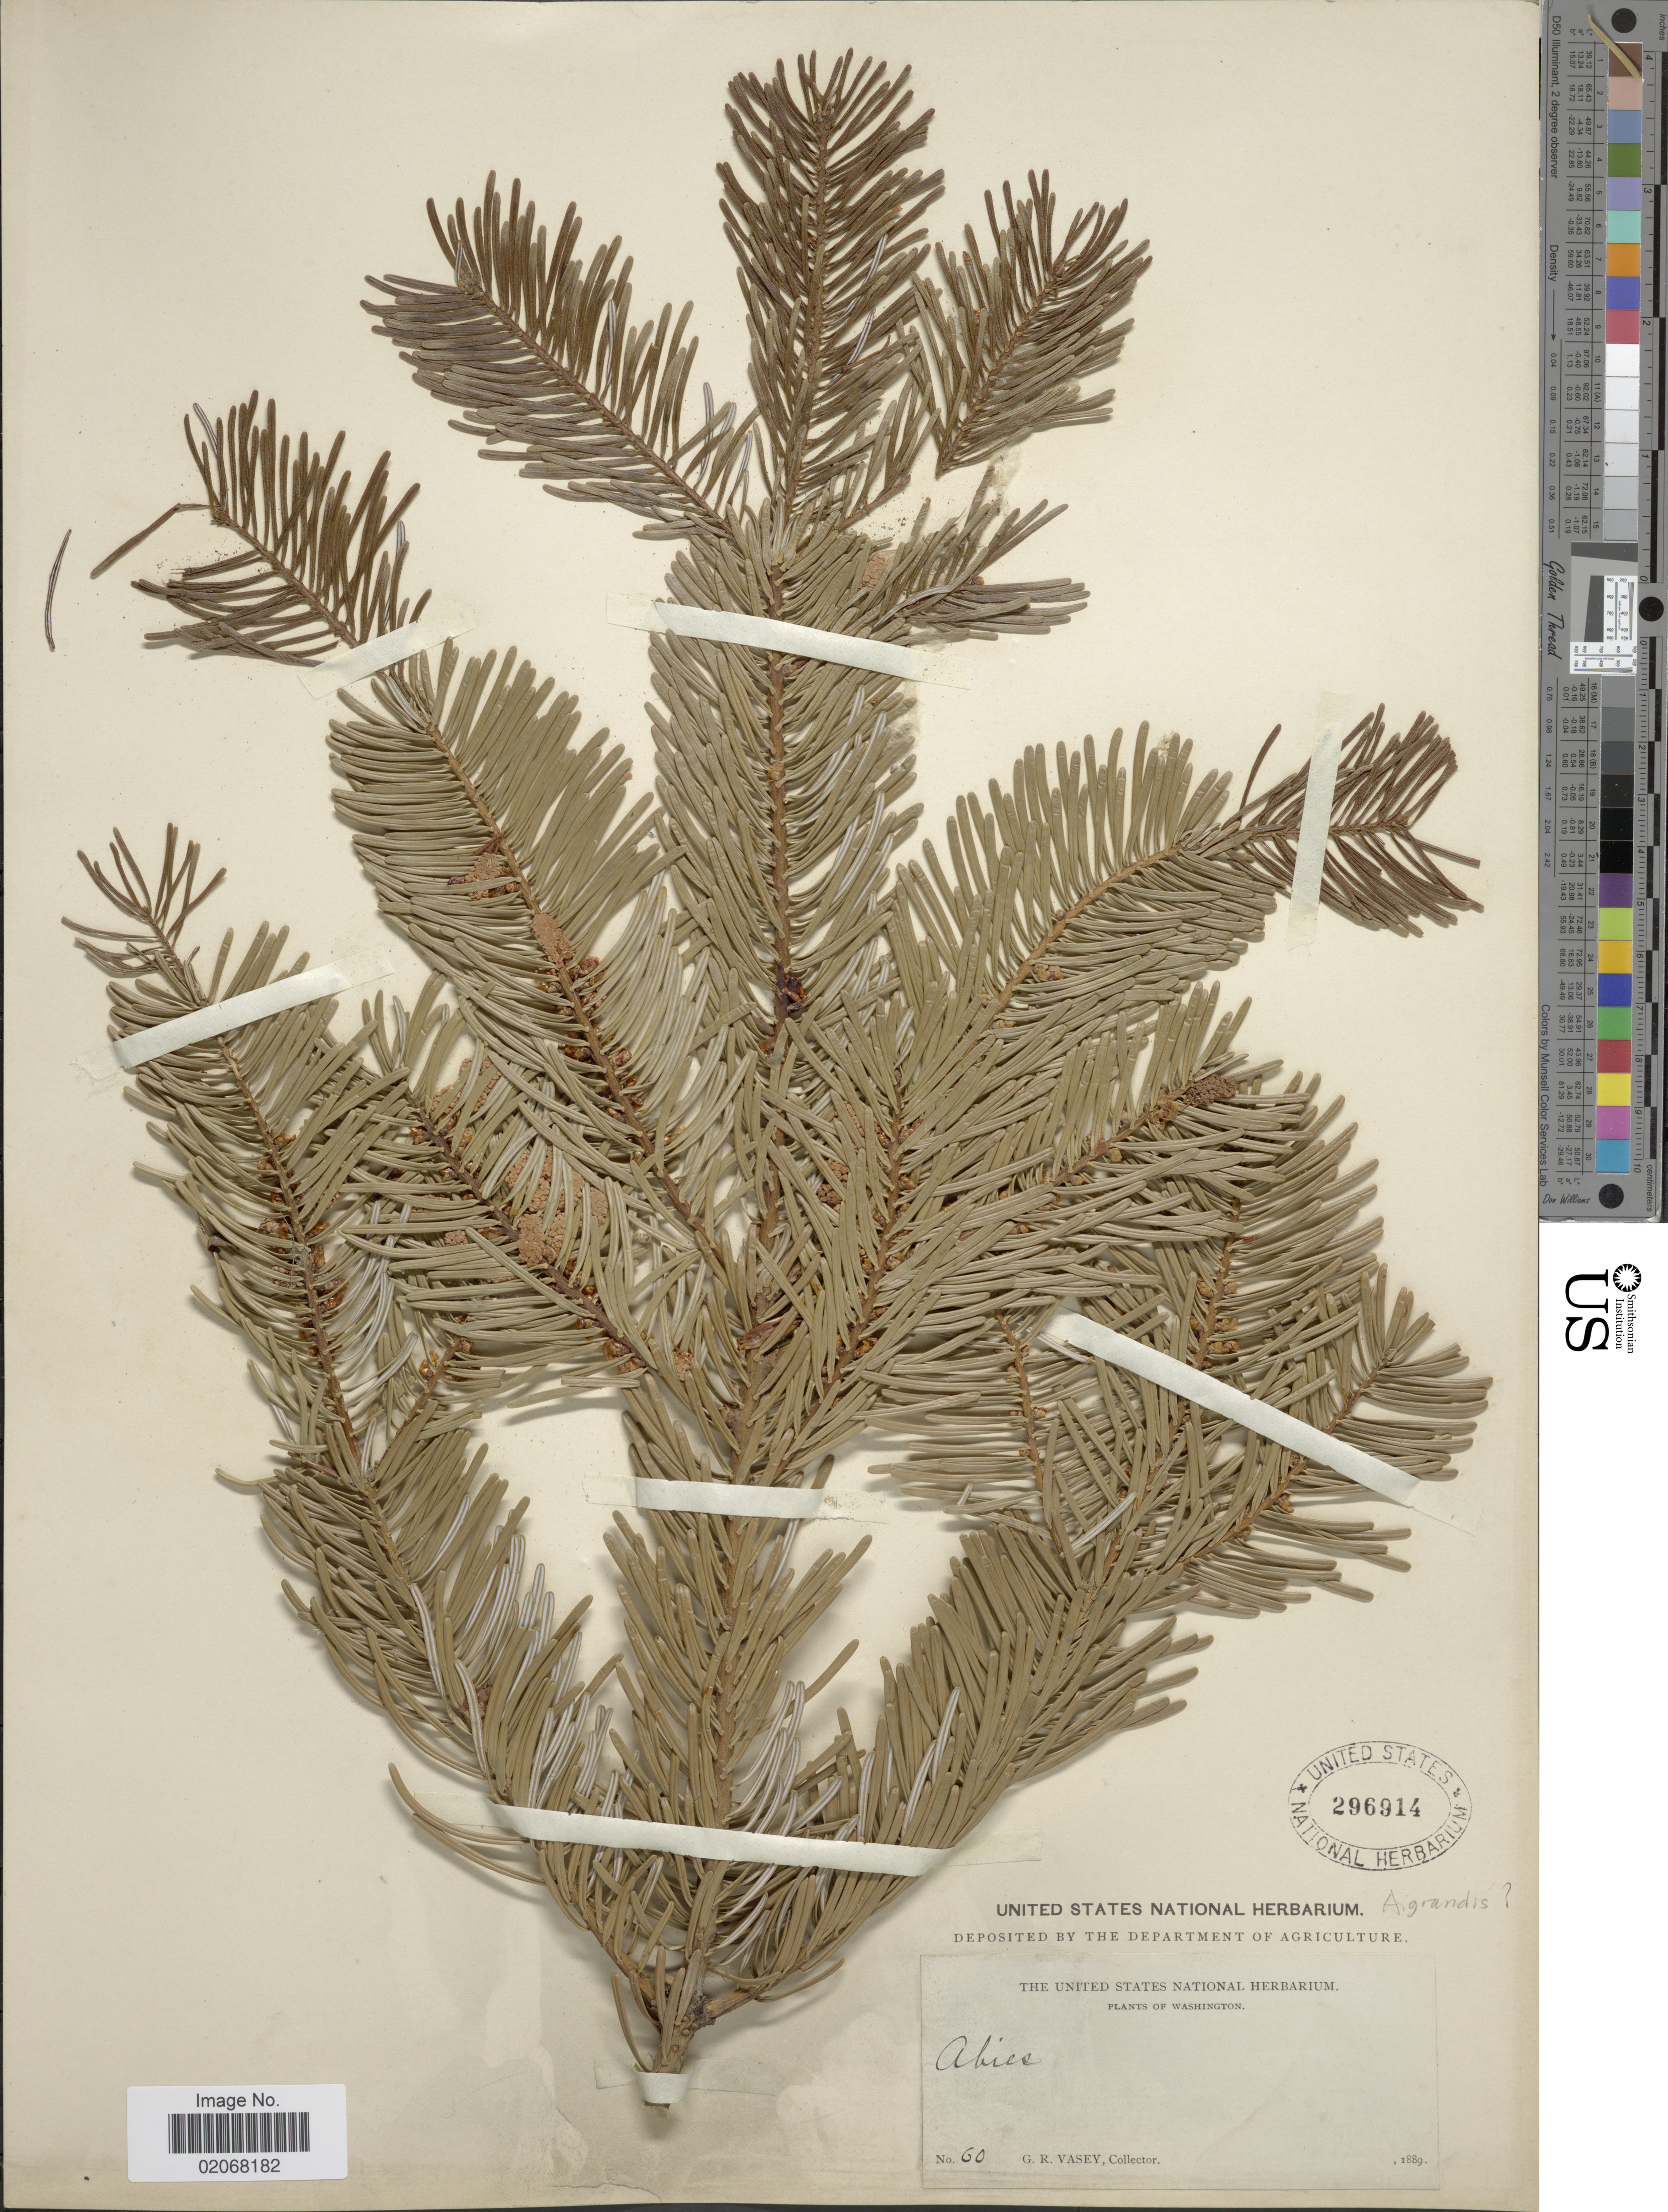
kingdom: Plantae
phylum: Tracheophyta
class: Pinopsida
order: Pinales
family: Pinaceae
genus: Abies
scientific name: Abies grandis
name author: (Douglas ex D. Don) Lindl.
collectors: G. R. Vasey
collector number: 60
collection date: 1889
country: United States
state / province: Washington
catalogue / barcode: US 296914